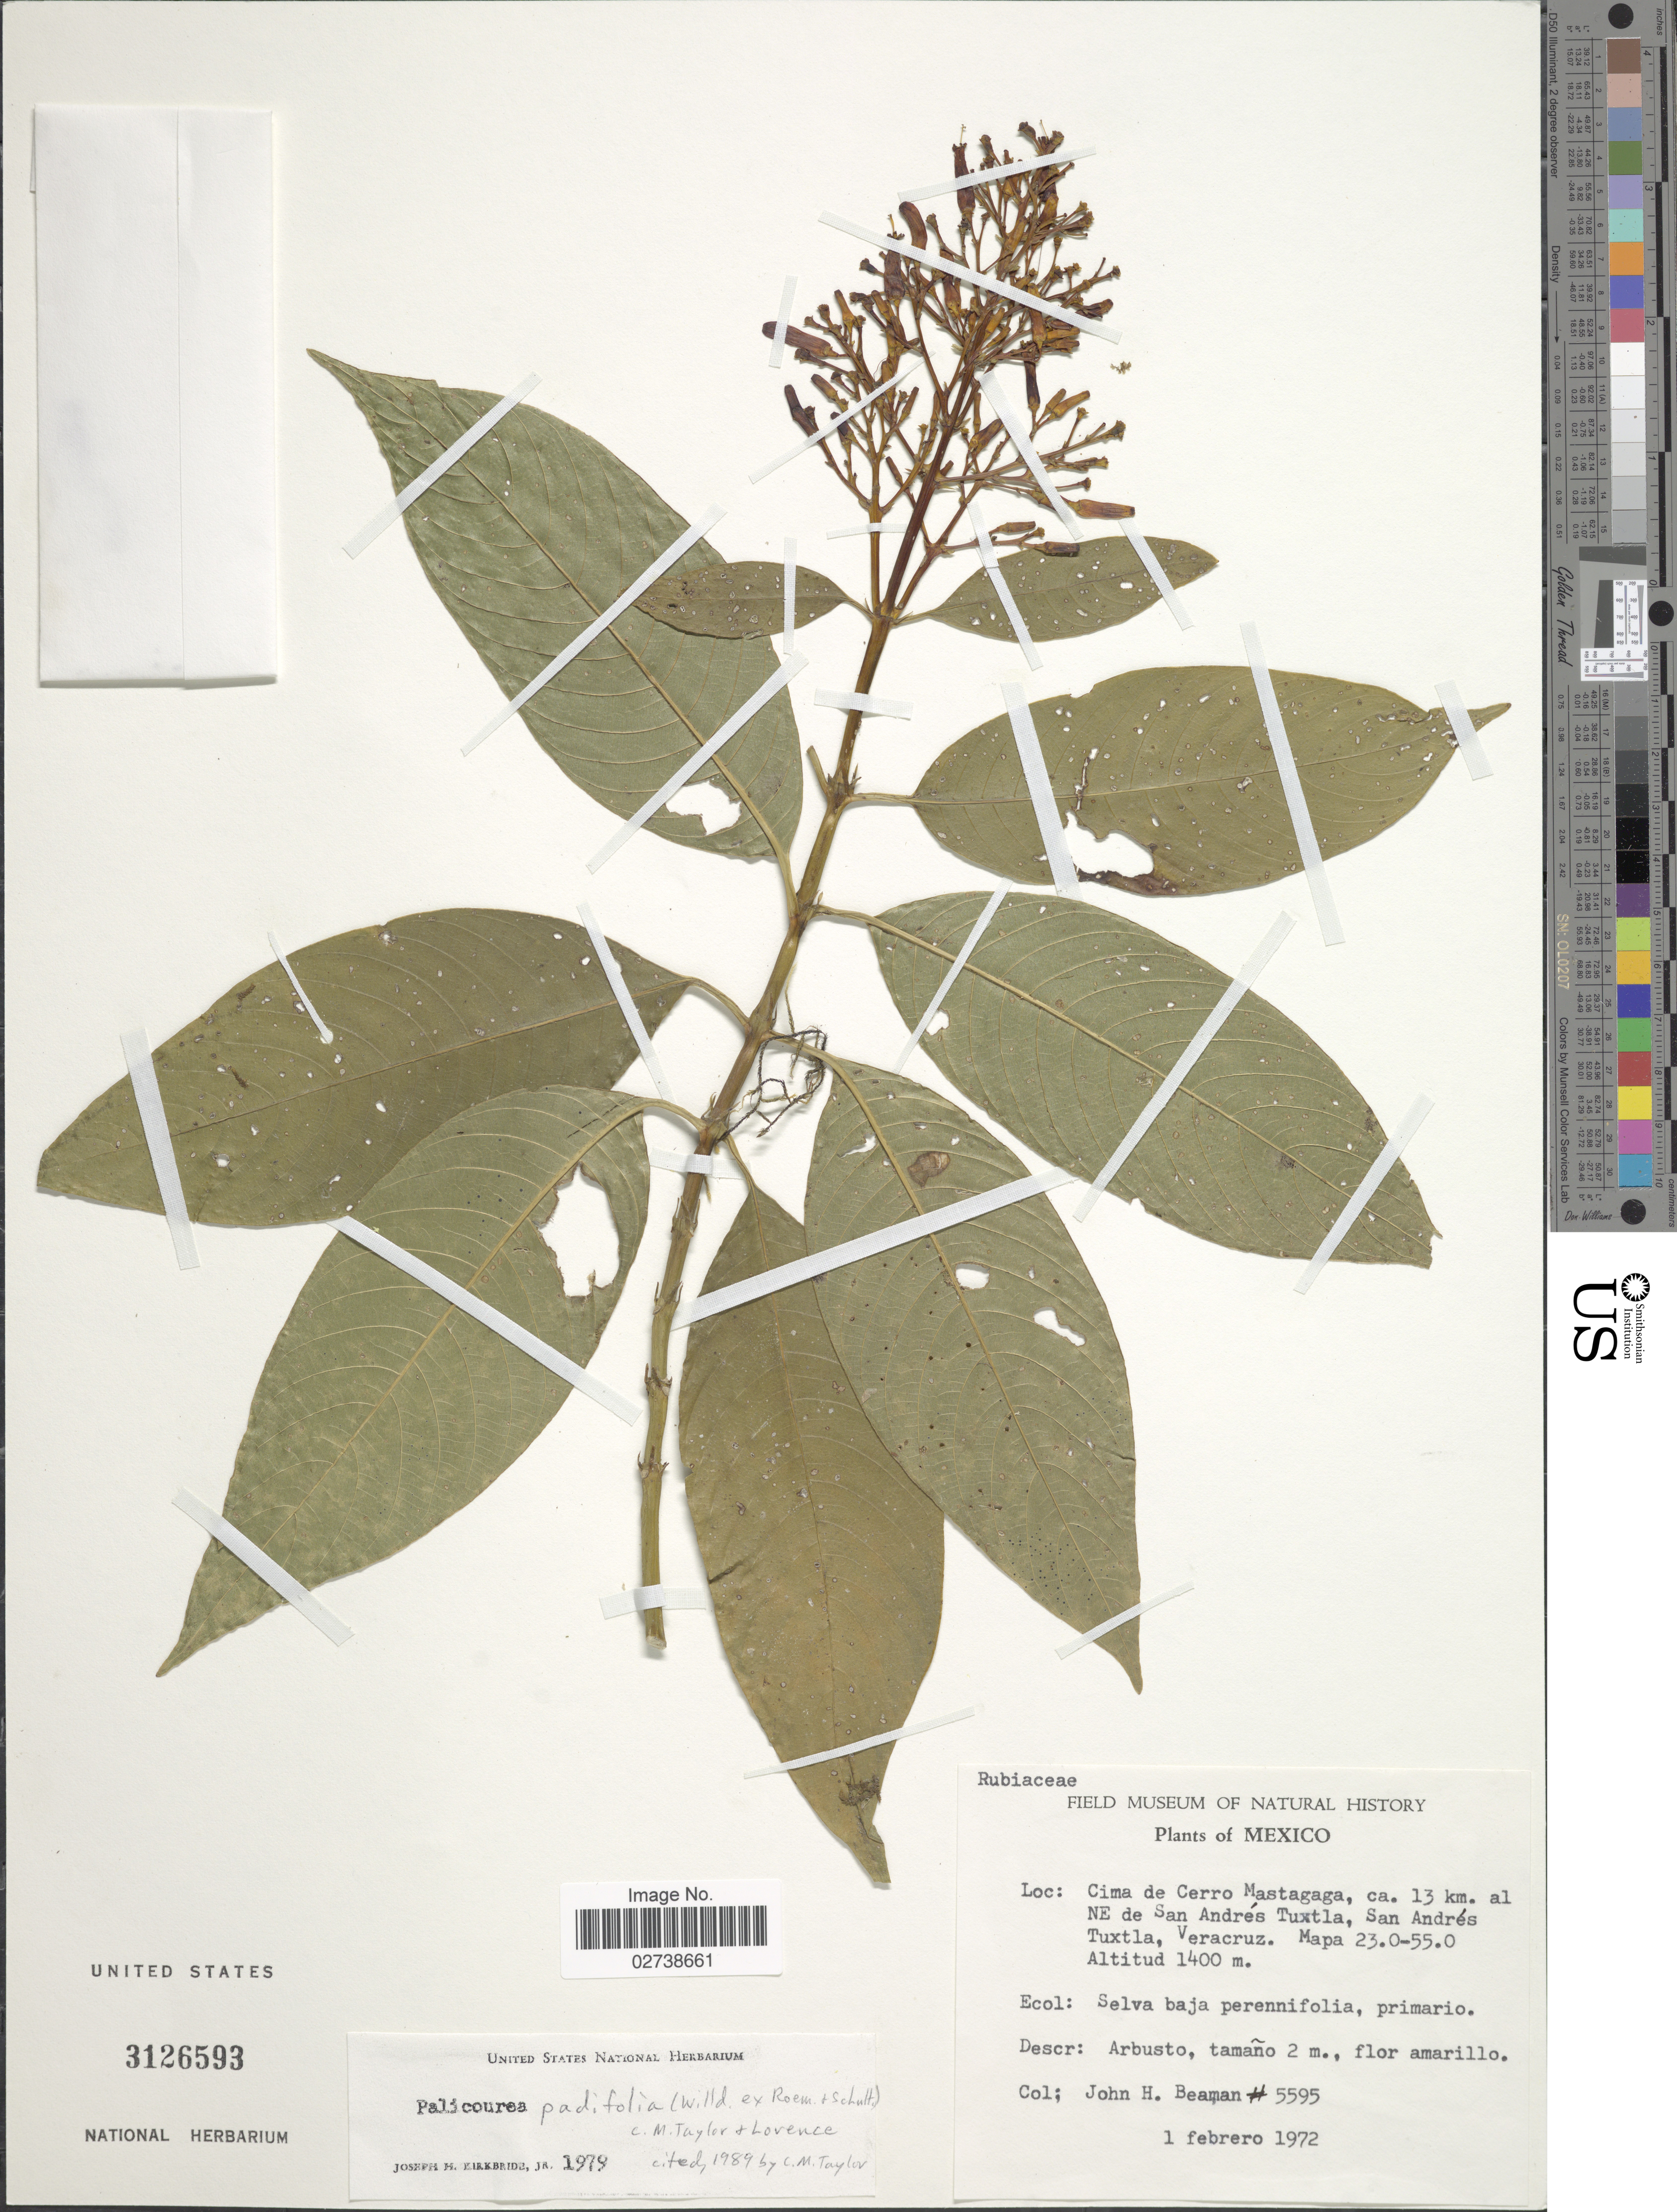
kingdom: Plantae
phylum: Tracheophyta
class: Magnoliopsida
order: Gentianales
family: Rubiaceae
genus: Palicourea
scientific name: Palicourea padifolia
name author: (Humb. & Bonpl. ex Roem. & Schult.) C.M. Taylor & Lorence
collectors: J. H. Beaman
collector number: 5595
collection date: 1972-02-01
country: Mexico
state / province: Veracruz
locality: Cima de Cerro Mastagaga, ca. 13 km al NE de San Andrés Tuxtla, San Andrés Tuxtla, Veracruz. Mapa 23.0-55.0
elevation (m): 1400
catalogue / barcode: US 3126593